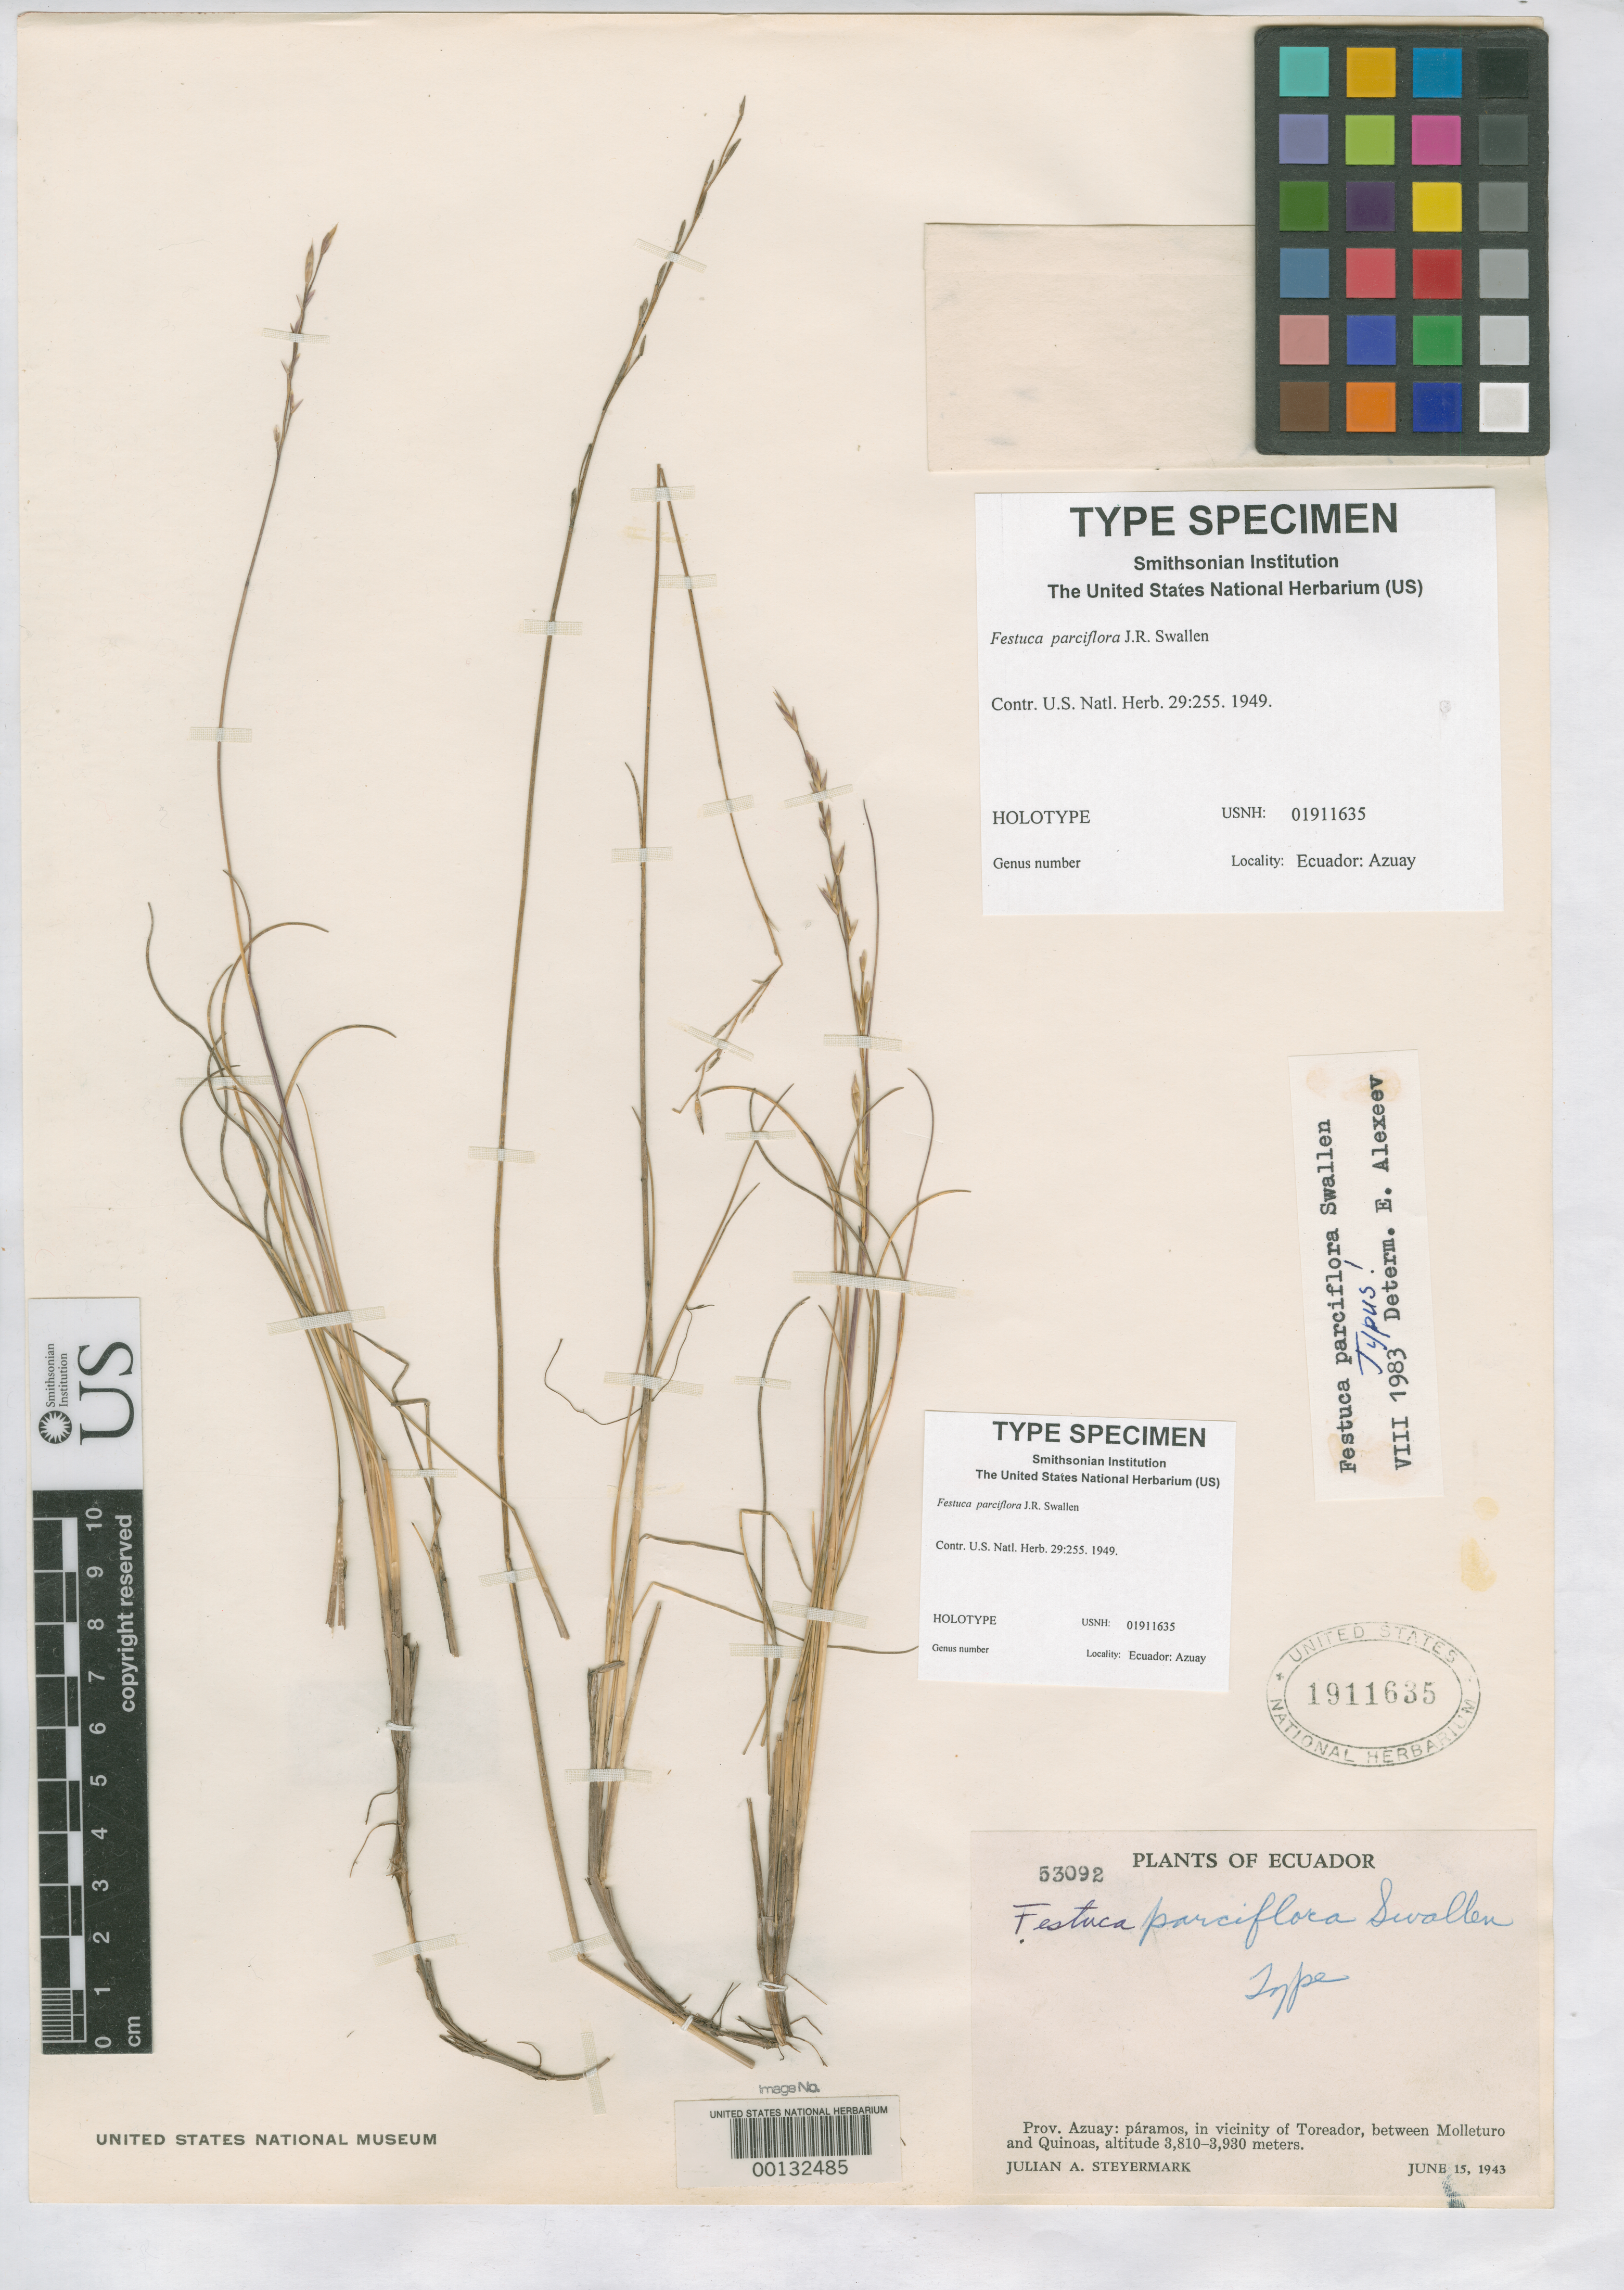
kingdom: Plantae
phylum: Tracheophyta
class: Liliopsida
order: Poales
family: Poaceae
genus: Festuca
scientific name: Festuca parciflora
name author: Swallen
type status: Holotype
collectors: J. Steyermark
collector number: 53092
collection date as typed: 15 Jun 1943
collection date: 1943-06-15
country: Ecuador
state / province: Azuay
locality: Vicinity of Toreador, between Molleturo and Quinoas.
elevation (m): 3810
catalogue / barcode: US 1911635